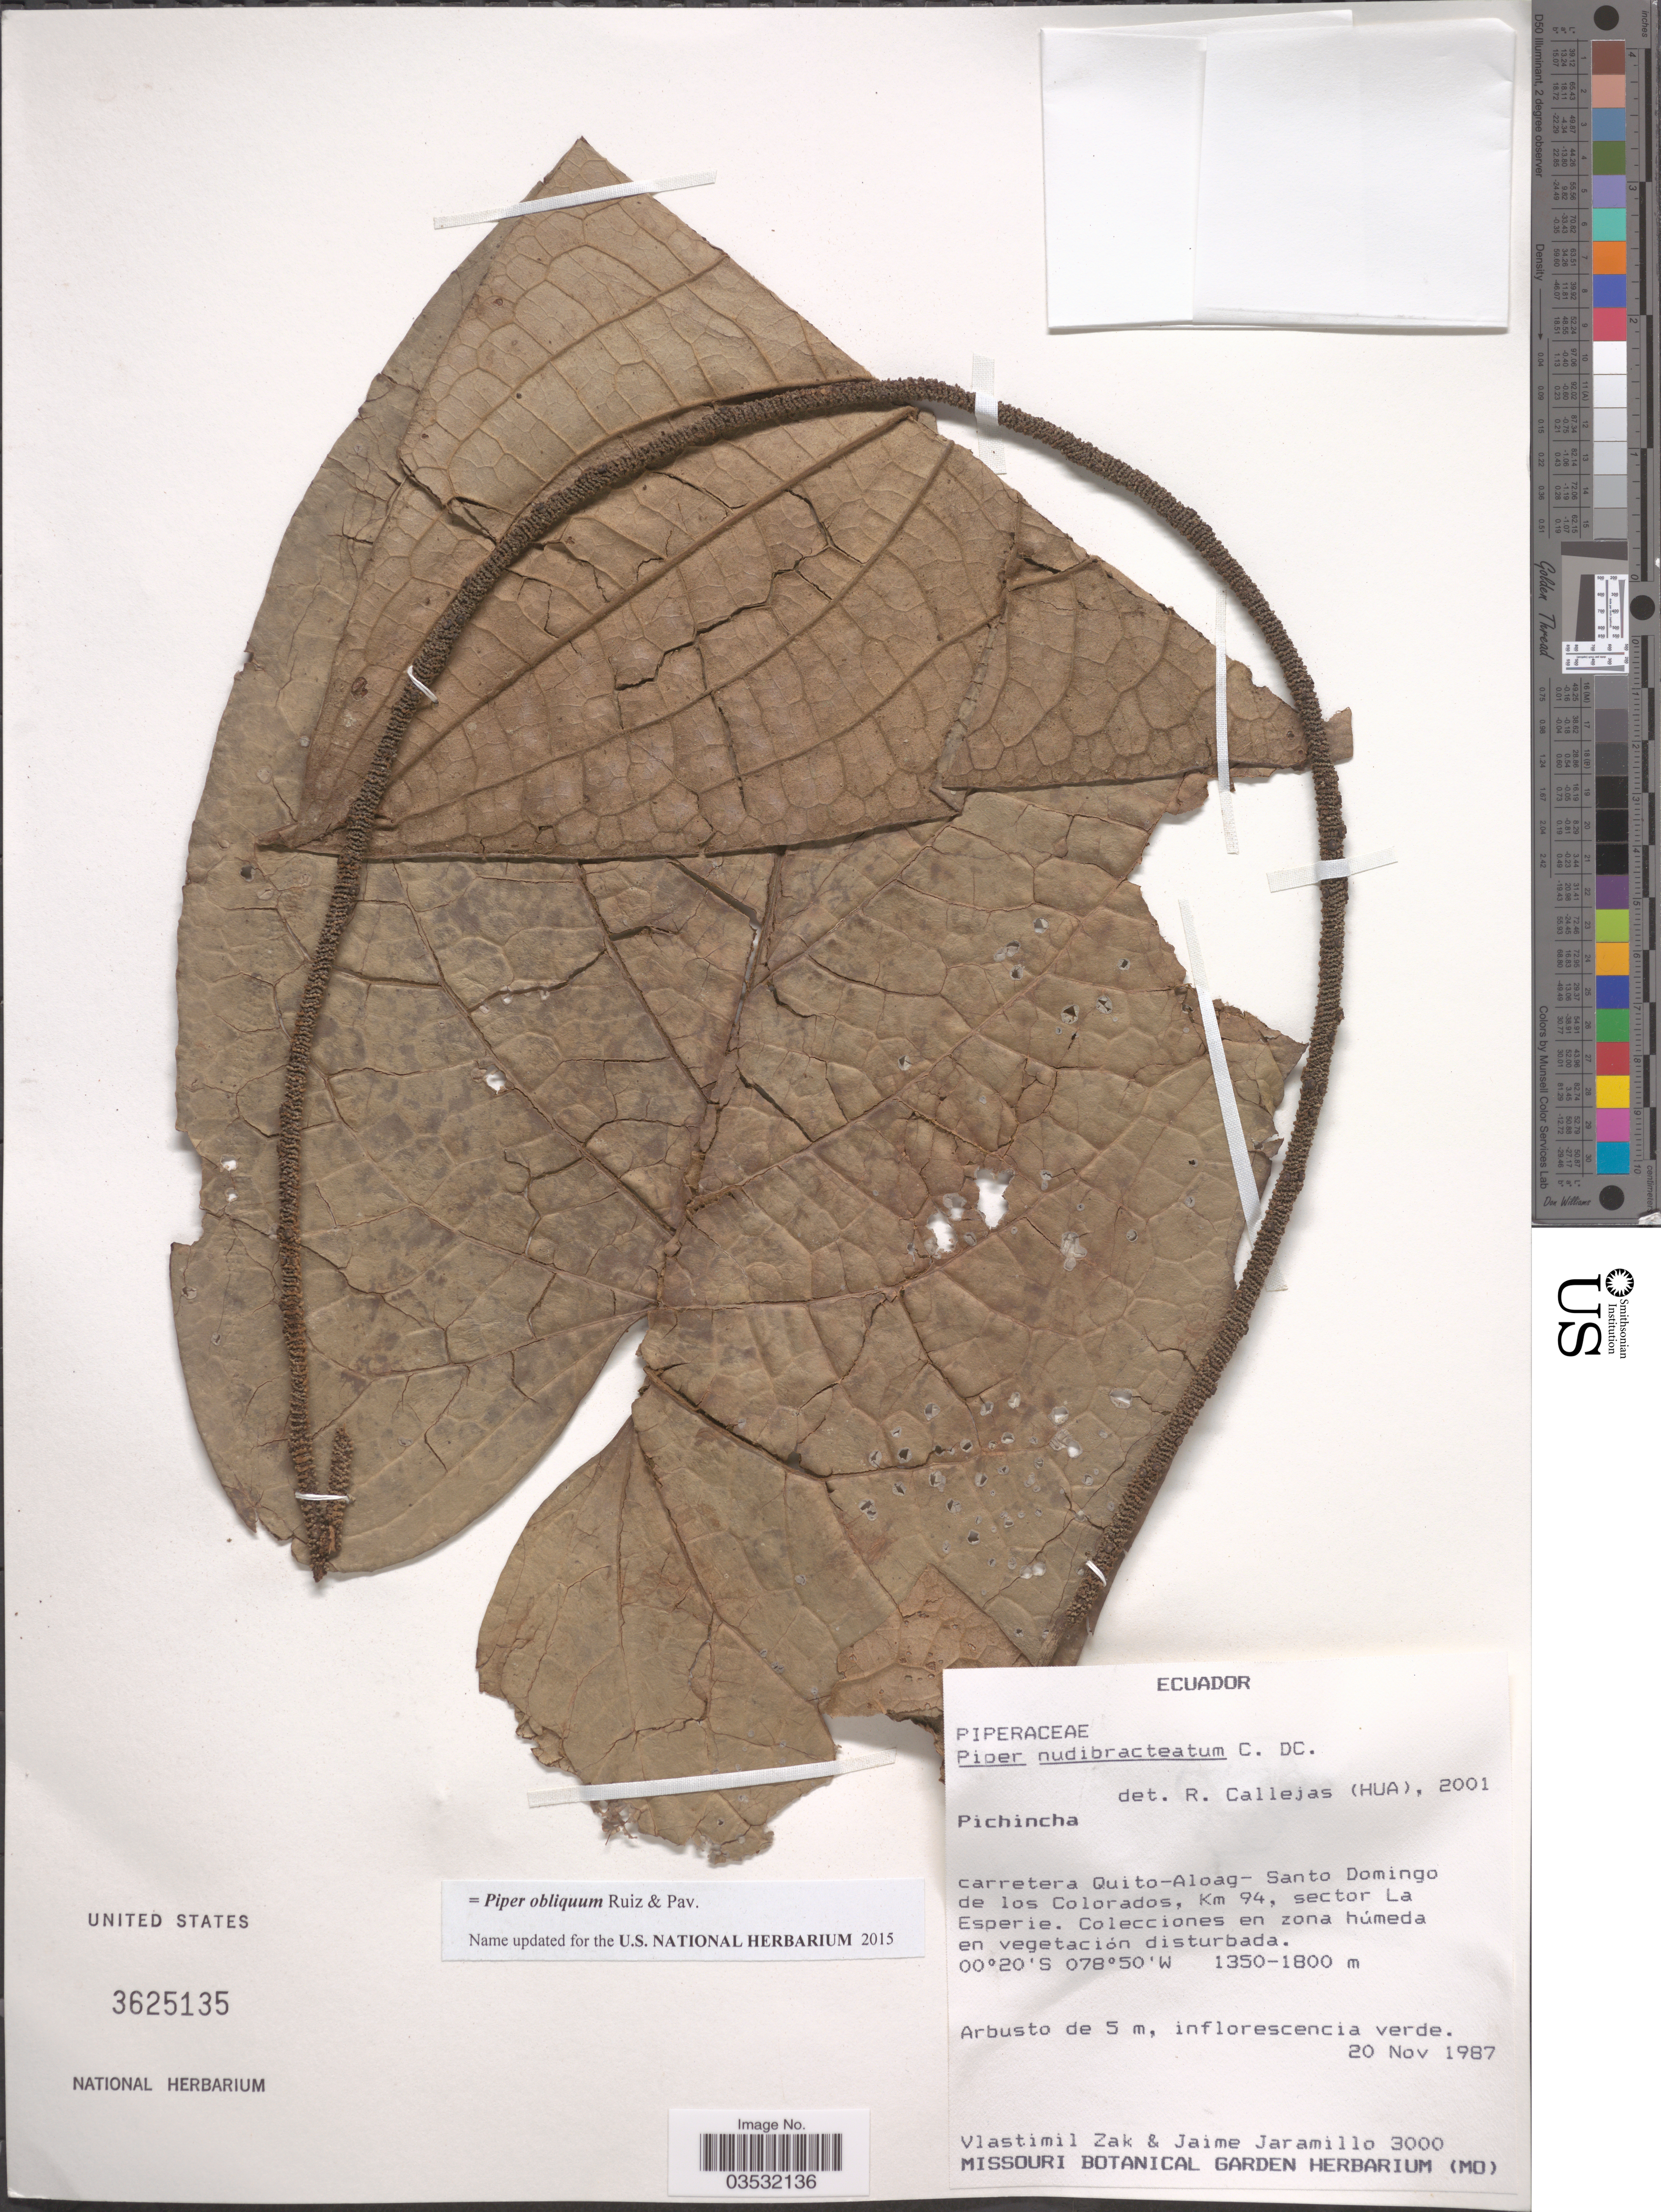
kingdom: Plantae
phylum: Tracheophyta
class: Magnoliopsida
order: Piperales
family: Piperaceae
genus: Piper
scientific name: Piper obliquum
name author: Ruiz & Pav.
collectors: V. Zak & J. Jaramillo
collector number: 3000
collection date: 1987-11-20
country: Ecuador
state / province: Pichincha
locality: Carretera Quito-Aloag- Santo Domingo de los Colorados, Km 94, sector La Esperie.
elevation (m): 1350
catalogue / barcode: US 3625135